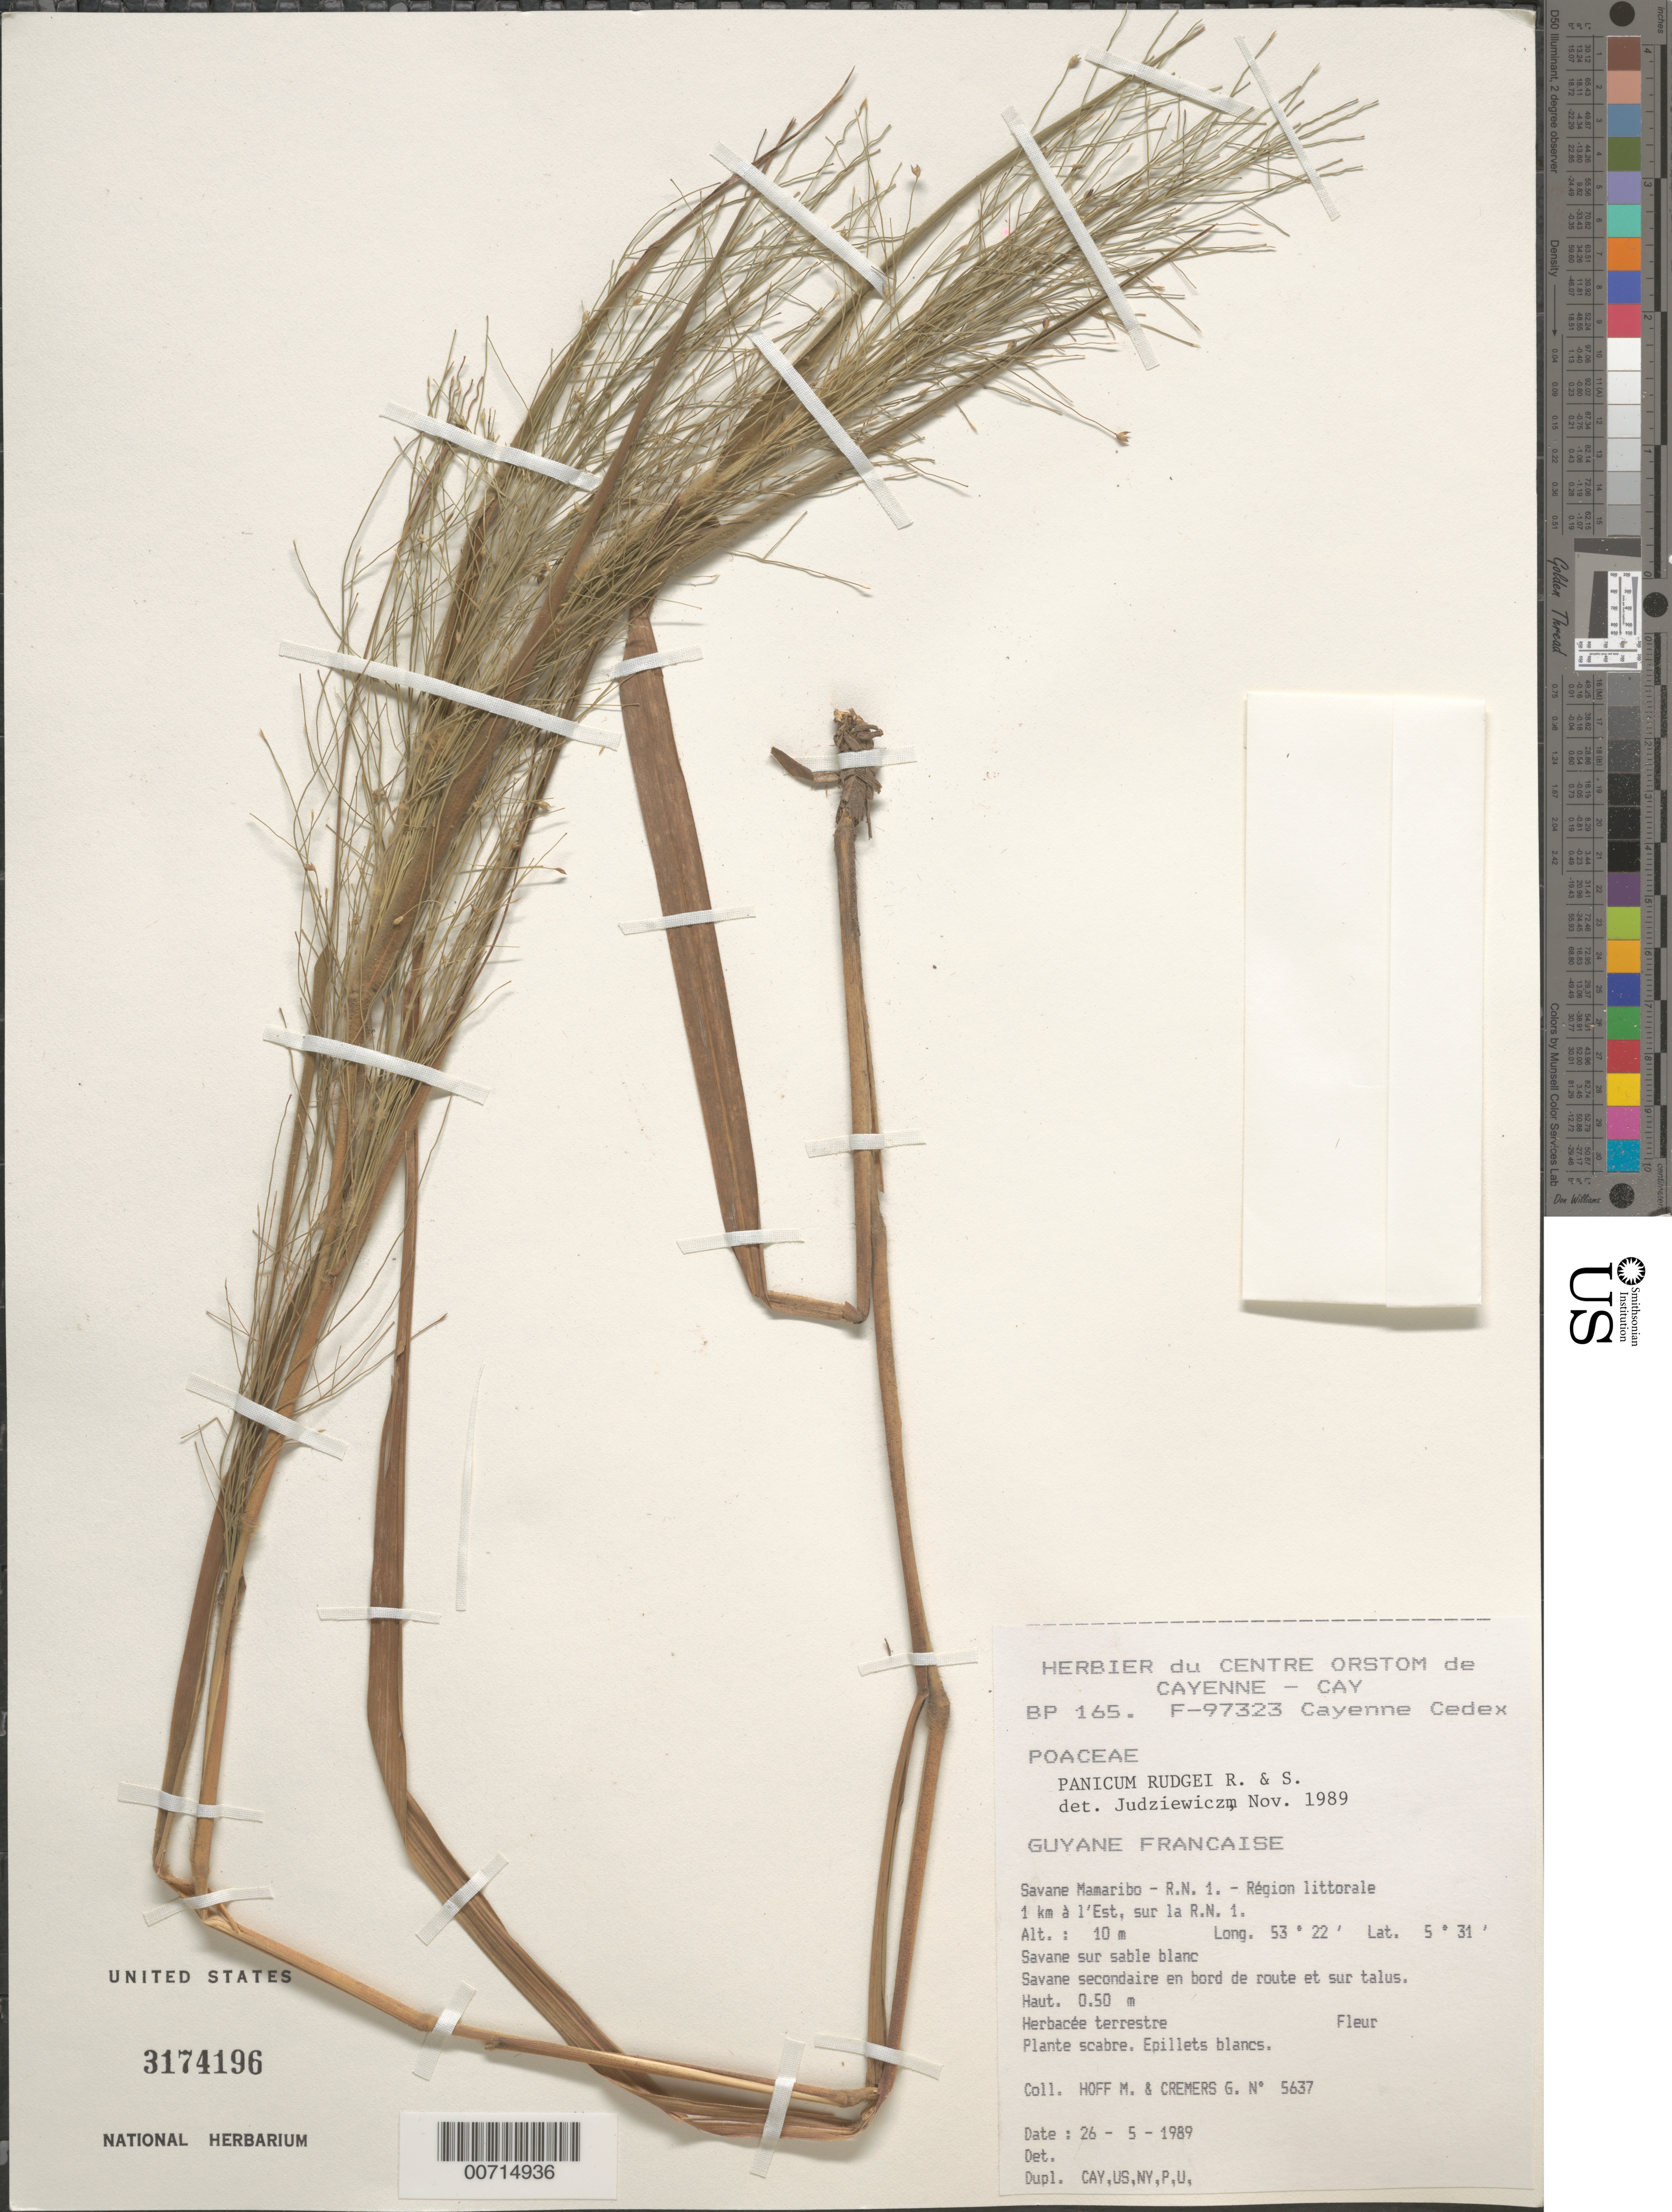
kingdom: Plantae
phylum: Tracheophyta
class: Liliopsida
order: Poales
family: Poaceae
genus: Panicum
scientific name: Panicum rudgei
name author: Roem. & Schult.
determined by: Judziewicz, E. J.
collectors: M. Hoff & G. Cremers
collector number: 5637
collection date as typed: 26-May-89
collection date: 1989-05-26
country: French Guiana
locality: Savane Mamaribo, R.N. 1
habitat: Savanna on white sand; secondary savanna along road and talus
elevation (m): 10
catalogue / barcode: US 3174196